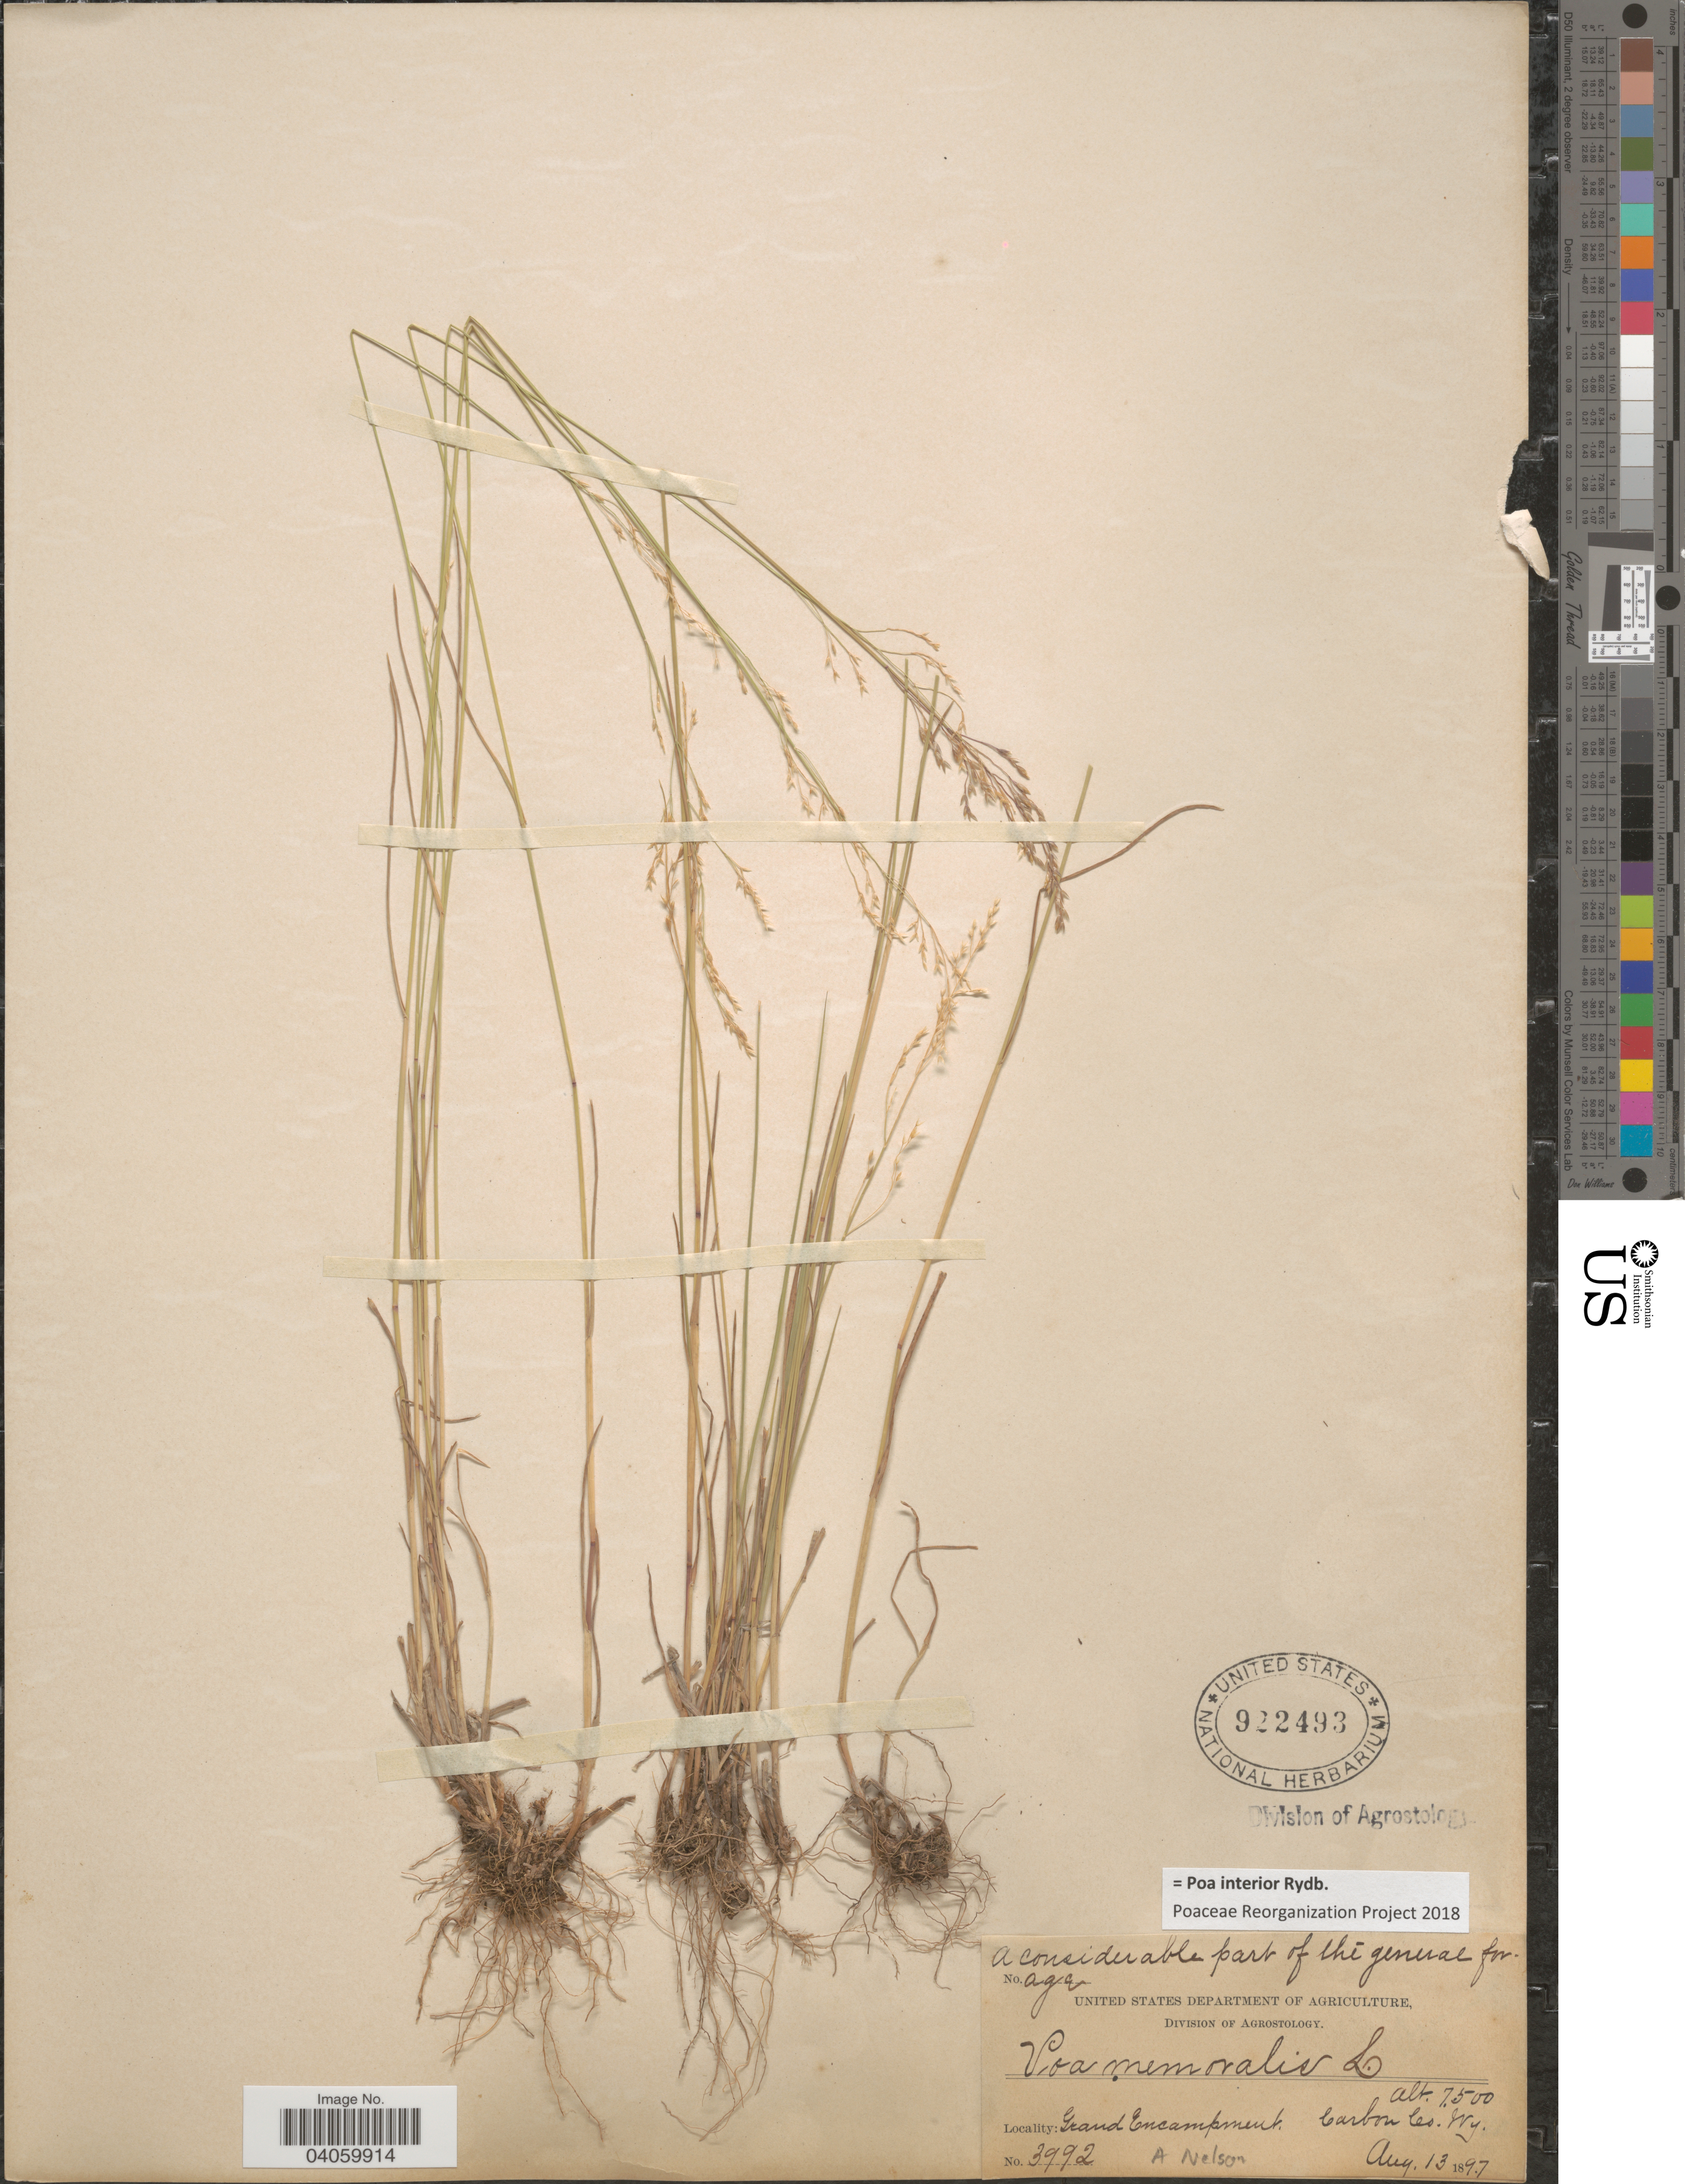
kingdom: Plantae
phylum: Tracheophyta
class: Liliopsida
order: Poales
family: Poaceae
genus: Poa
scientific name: Poa interior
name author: Rydb.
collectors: A. Nelson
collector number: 3992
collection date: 1897-08-13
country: United States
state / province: Wyoming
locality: Grand Encampment. Carbon Co.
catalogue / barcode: US 922493